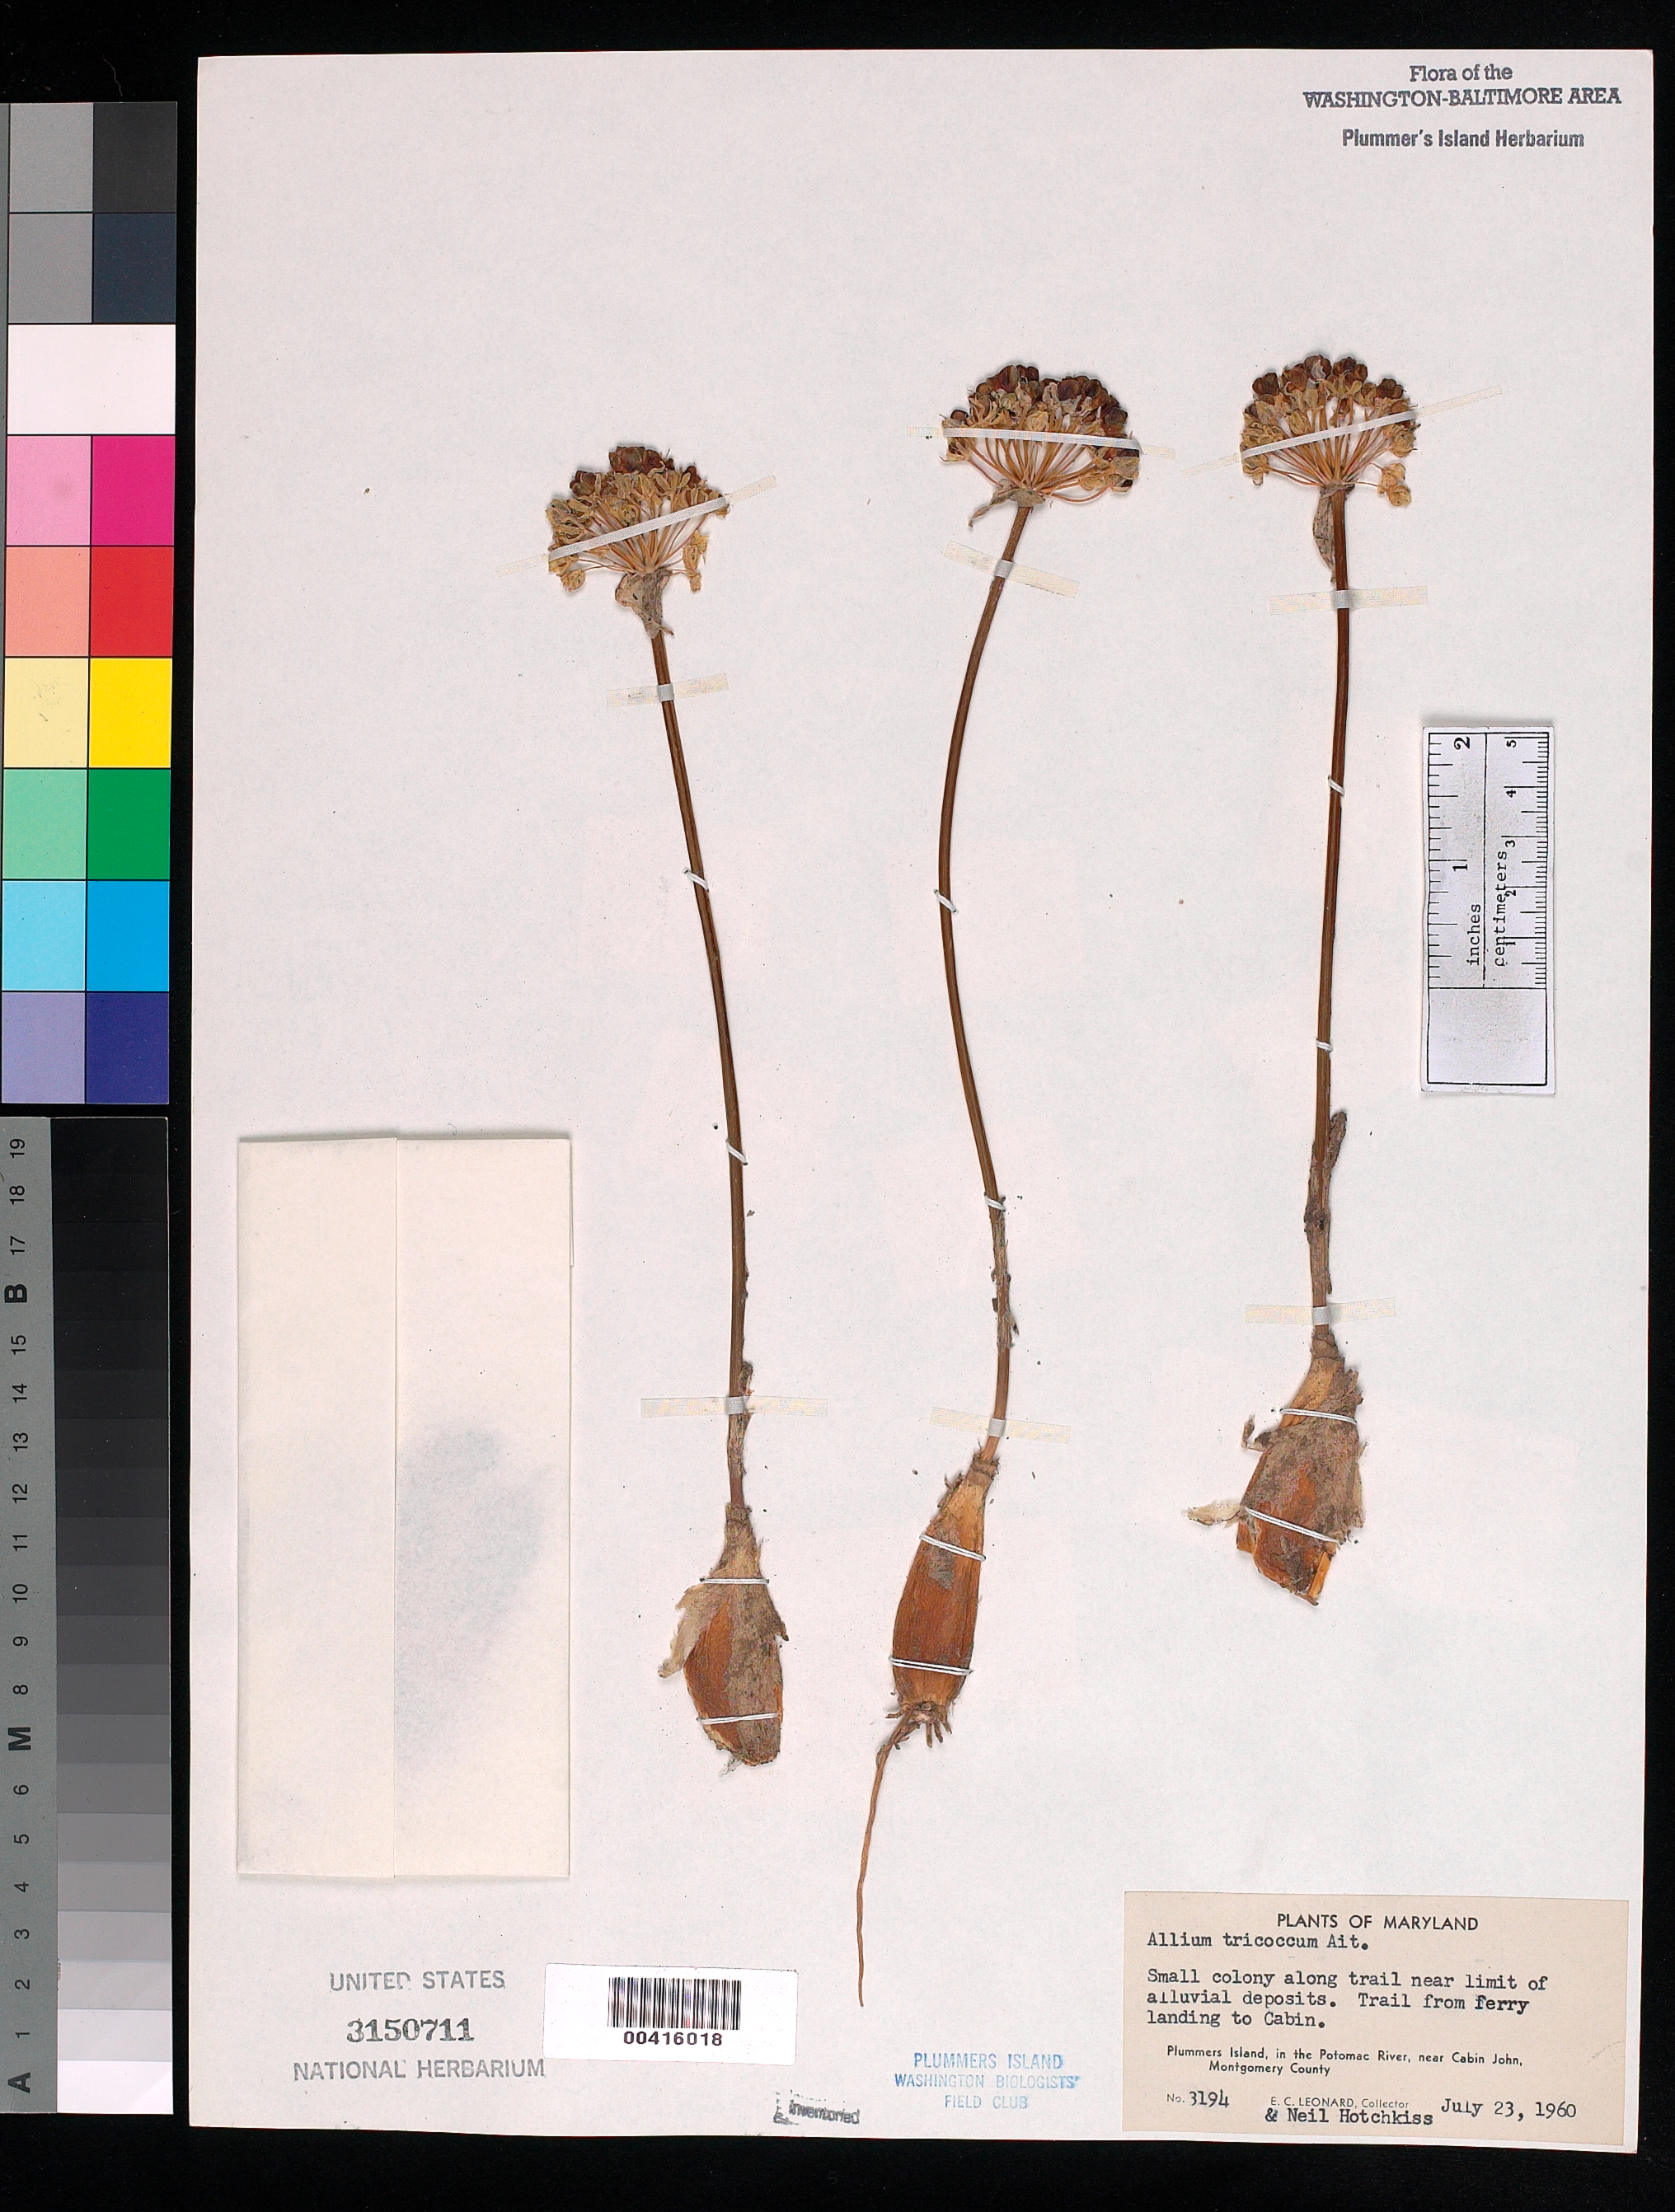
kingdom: Plantae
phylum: Tracheophyta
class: Liliopsida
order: Asparagales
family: Amaryllidaceae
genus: Allium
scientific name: Allium tricoccum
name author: Aiton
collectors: E. C. Leonard & N. Hotchkiss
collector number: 3194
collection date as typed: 23 Jul 1960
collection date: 1960-07-23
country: United States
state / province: Maryland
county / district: Montgomery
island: Plummers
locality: Plummer's Island; trail from Ferry Landing to Cabin C. & O. Canal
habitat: Along trail near limit of alluvial deposits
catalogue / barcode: US 3150711